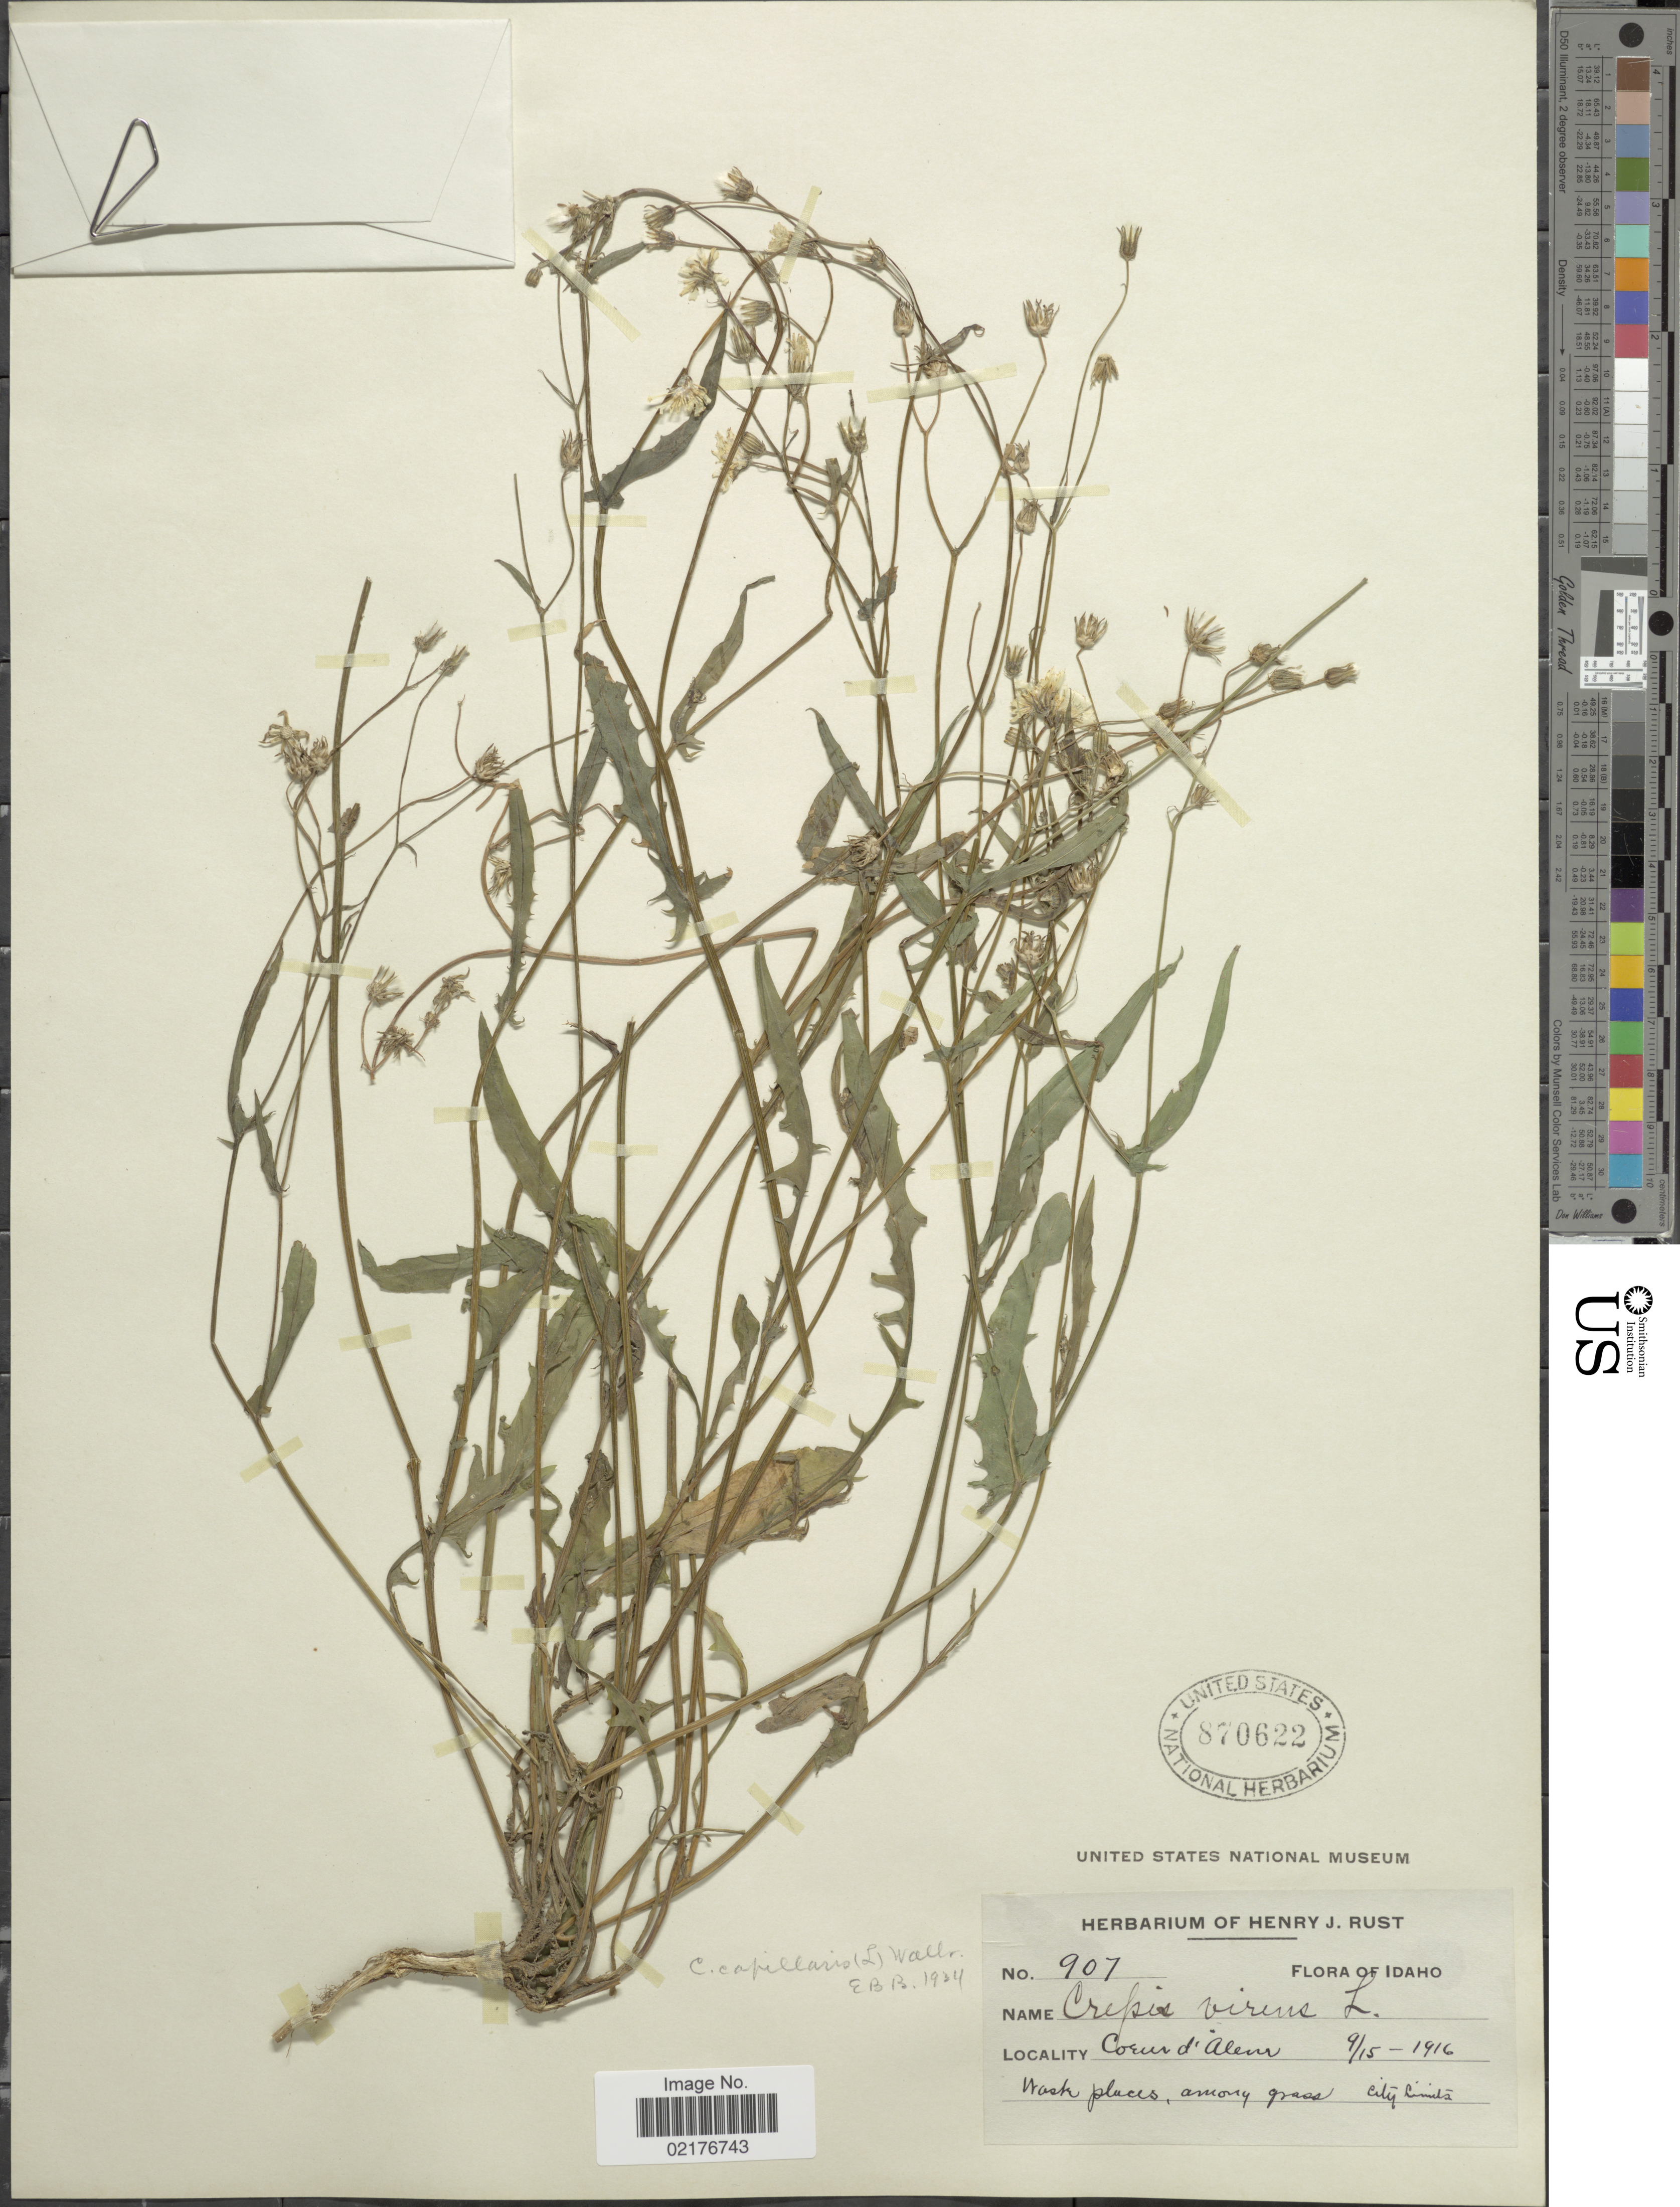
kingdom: Plantae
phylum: Tracheophyta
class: Magnoliopsida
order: Asterales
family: Asteraceae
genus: Crepis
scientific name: Crepis capillaris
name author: (L.) Wallr.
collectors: ex herb. Henry J. Rust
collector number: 907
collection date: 1916-09-15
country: United States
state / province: Idaho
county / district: Kootenai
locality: Coeur d' Alene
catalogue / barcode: US 870622